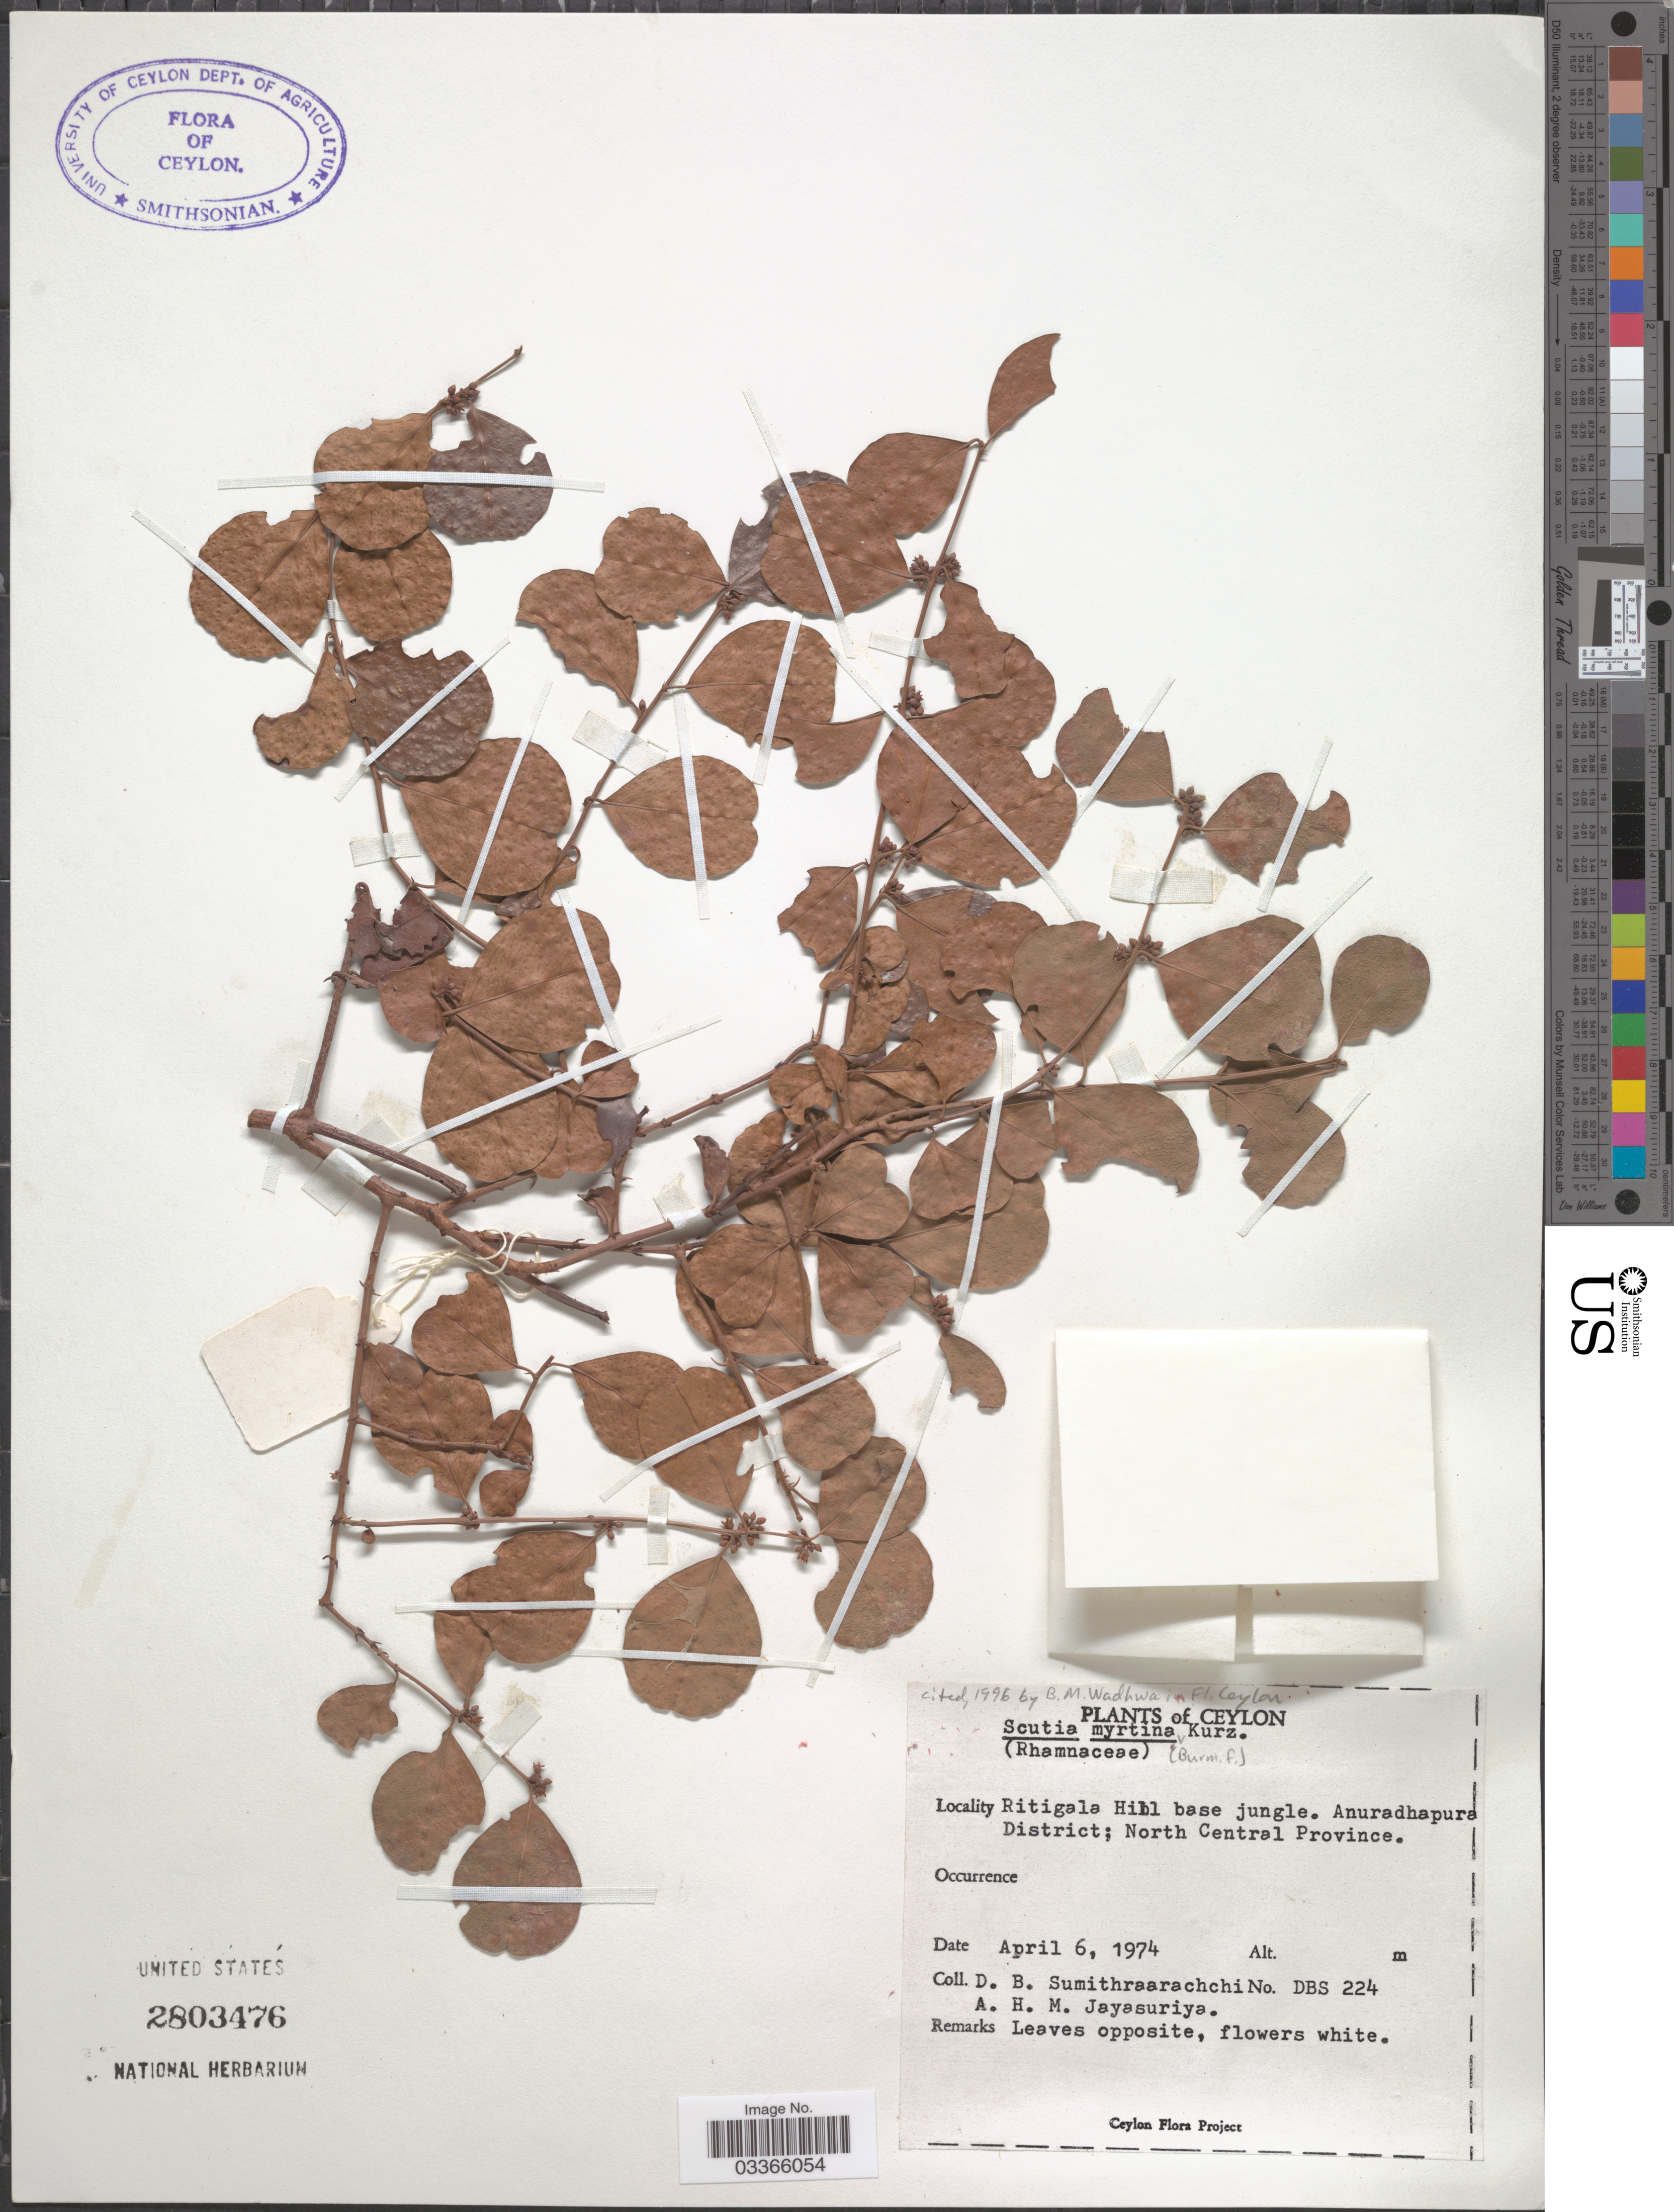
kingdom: Plantae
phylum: Tracheophyta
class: Magnoliopsida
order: Rosales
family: Rhamnaceae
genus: Scutia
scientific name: Scutia myrtina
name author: (Burm. f.) Kurz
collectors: D. B. Sumithraarachchi & A. H. Jayasuriya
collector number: DBS224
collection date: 1974-04-06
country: Sri Lanka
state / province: North Central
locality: Ceylon, Ritigala Hill base jungle. Anuradhapura District.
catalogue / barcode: US 2803476